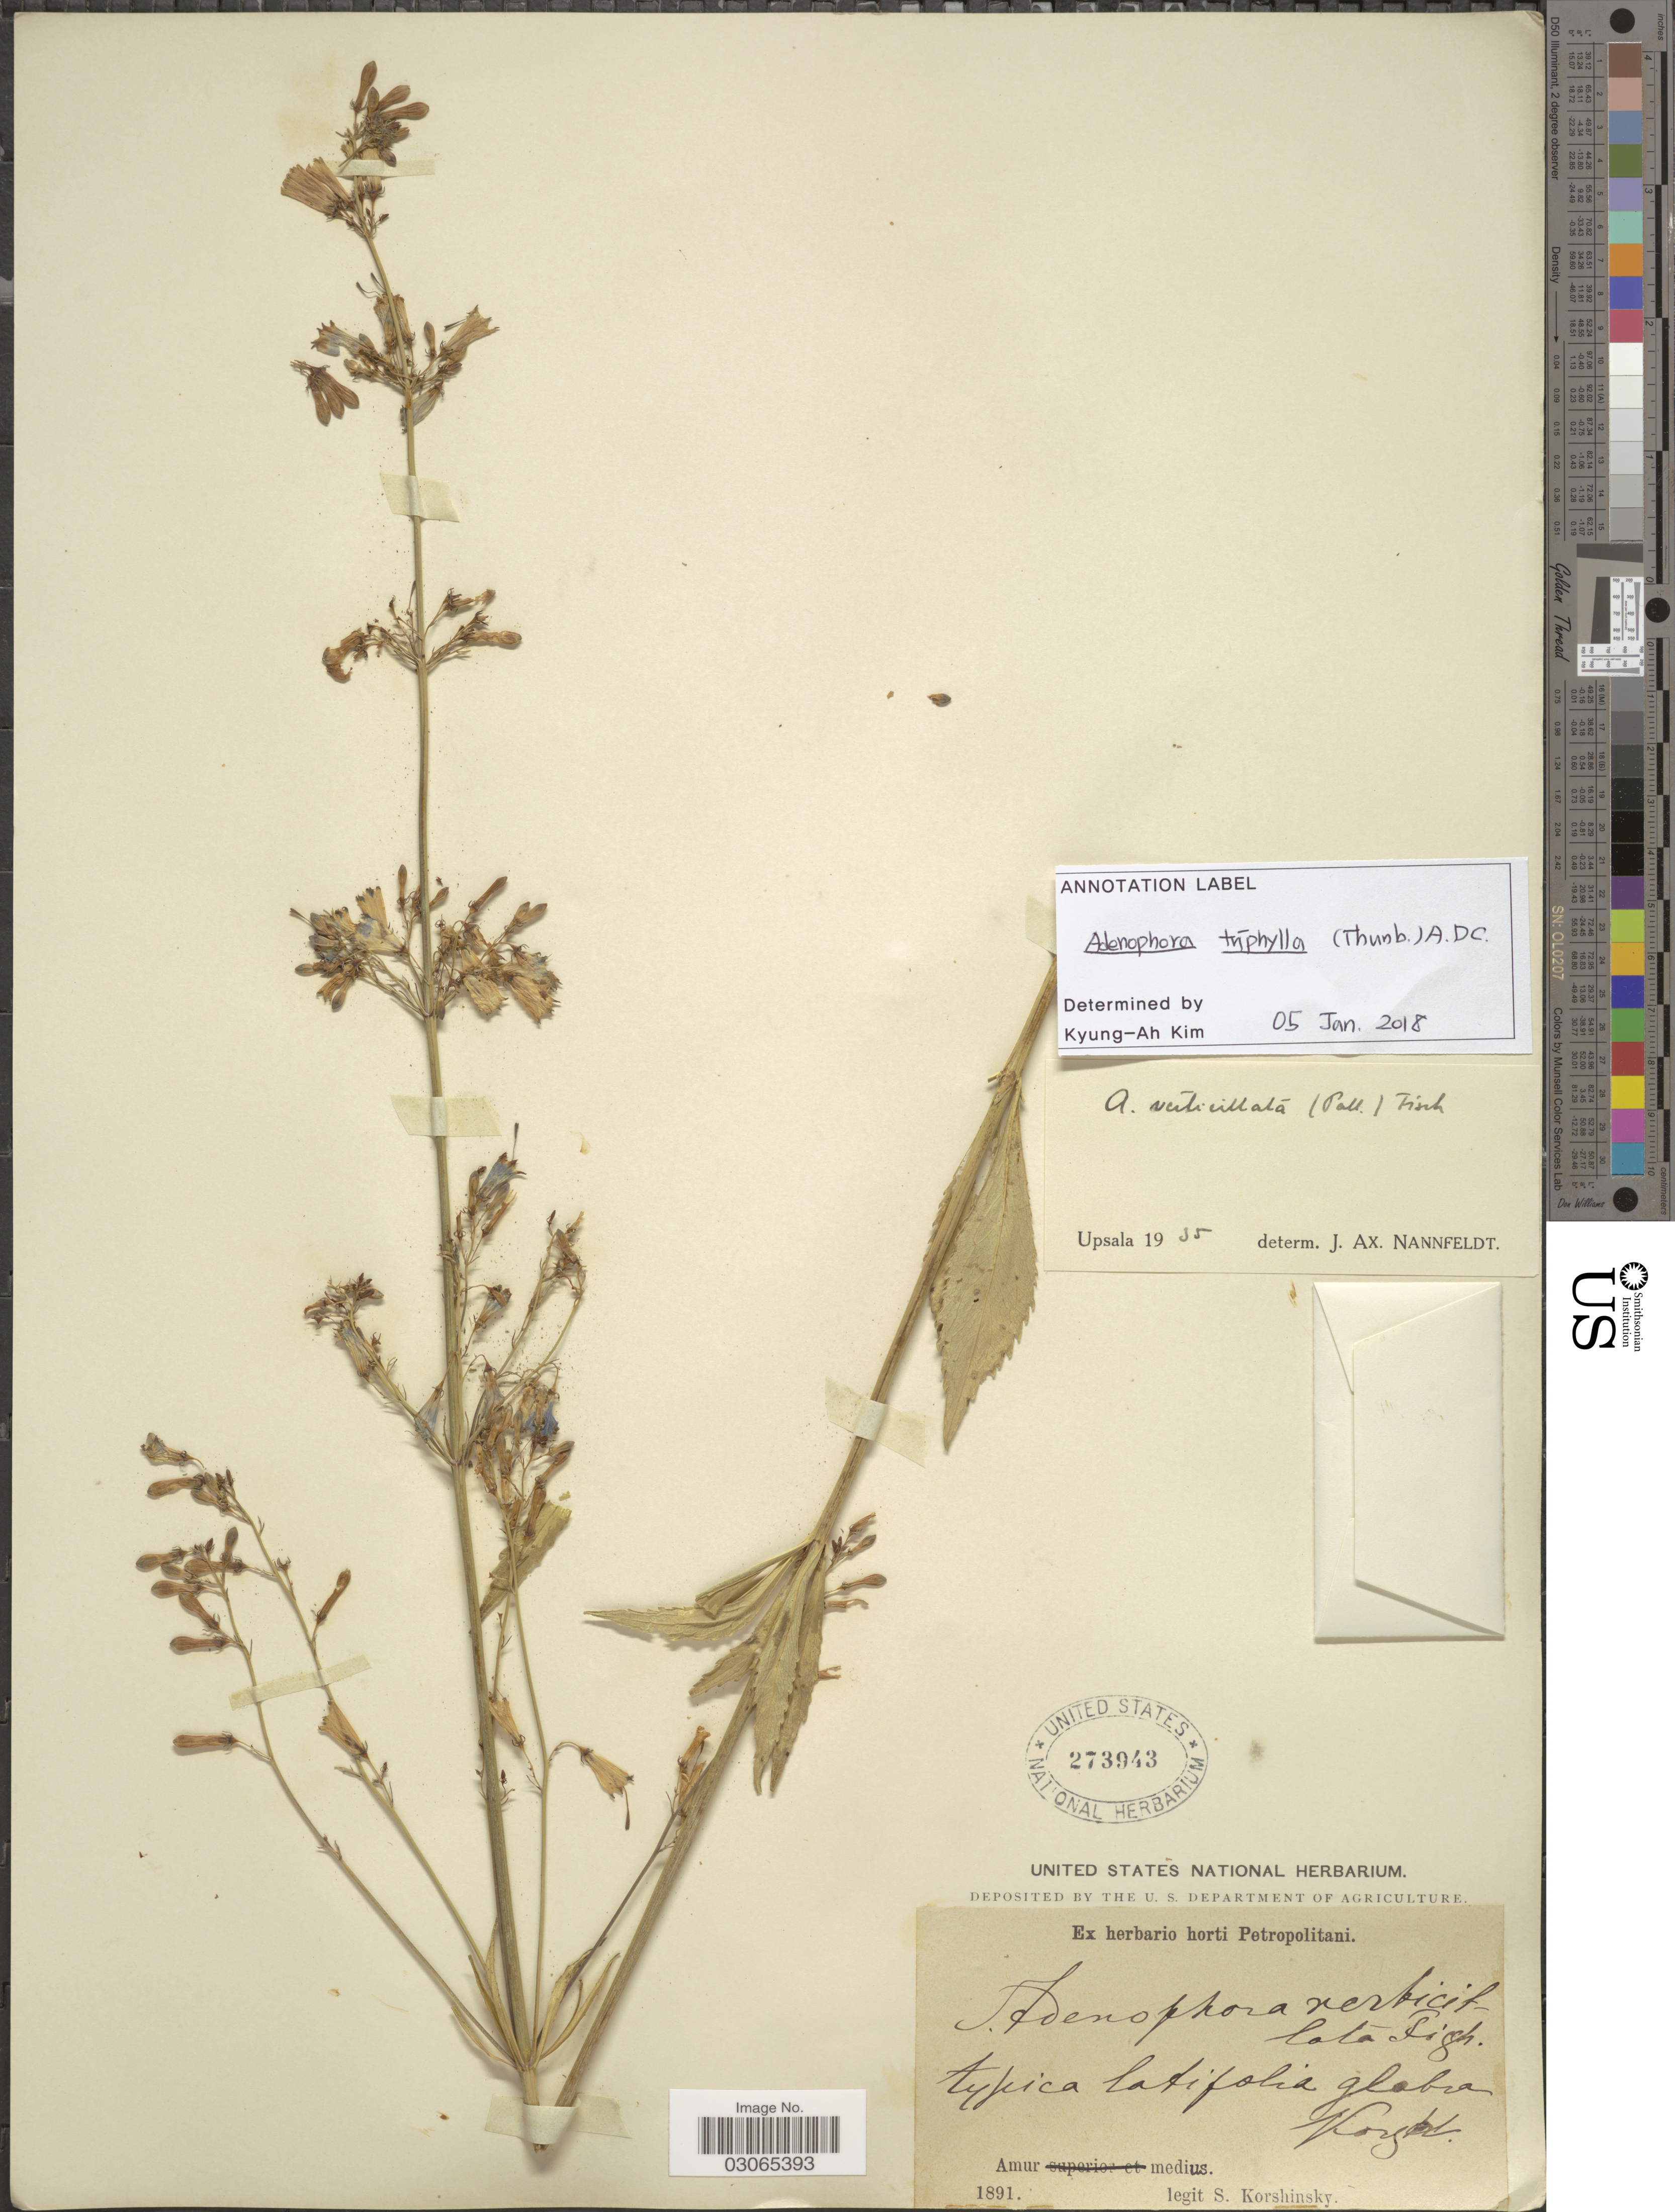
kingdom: Plantae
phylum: Tracheophyta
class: Magnoliopsida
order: Asterales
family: Campanulaceae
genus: Adenophora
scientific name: Adenophora triphylla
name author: (Thunb.) A. DC.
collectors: S. I. Korshinsky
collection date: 1891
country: Russian Federation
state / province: Amur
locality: Amur medius.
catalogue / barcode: US 273943